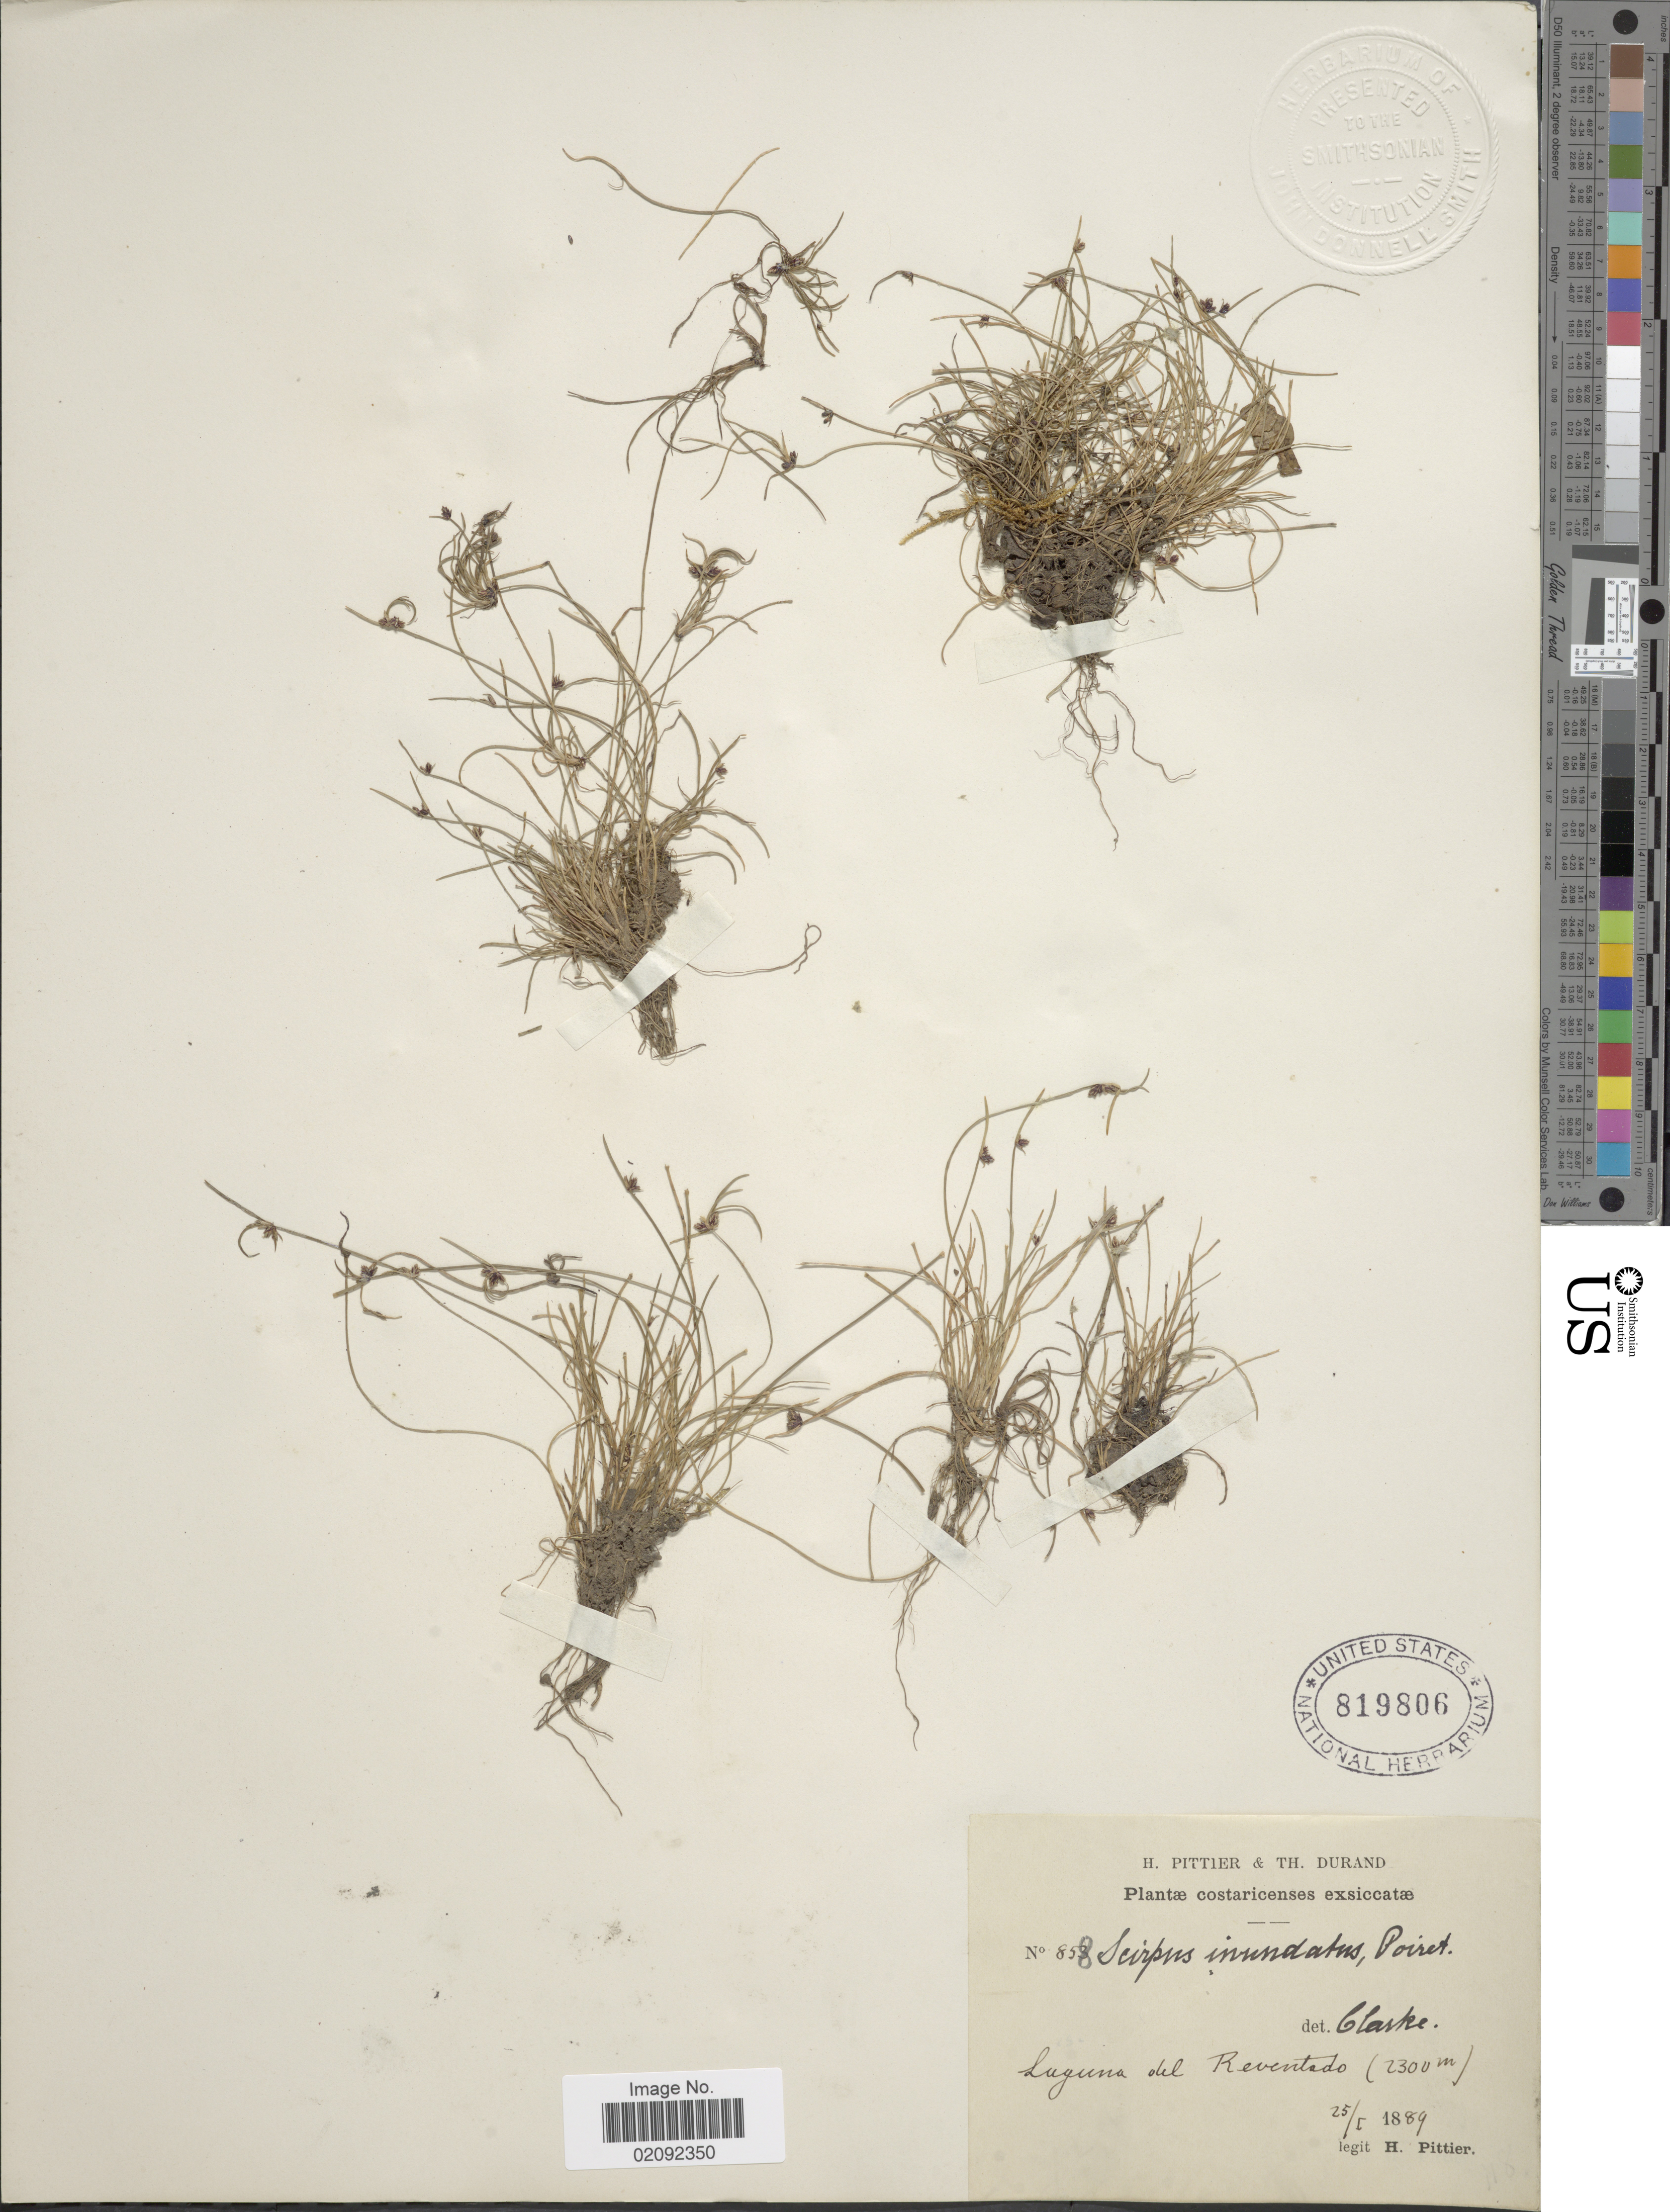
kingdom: Plantae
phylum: Tracheophyta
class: Liliopsida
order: Poales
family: Cyperaceae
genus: Isolepis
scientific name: Isolepis nigricans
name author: Kunth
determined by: Strong, Mark T., (BOT), Smithsonian Institution - National Museum of Natural History (UNITED STATES)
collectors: H. F. Pittier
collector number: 858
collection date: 1889-01-25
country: Costa Rica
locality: Laguna del Revetado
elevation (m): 2300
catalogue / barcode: US 819806